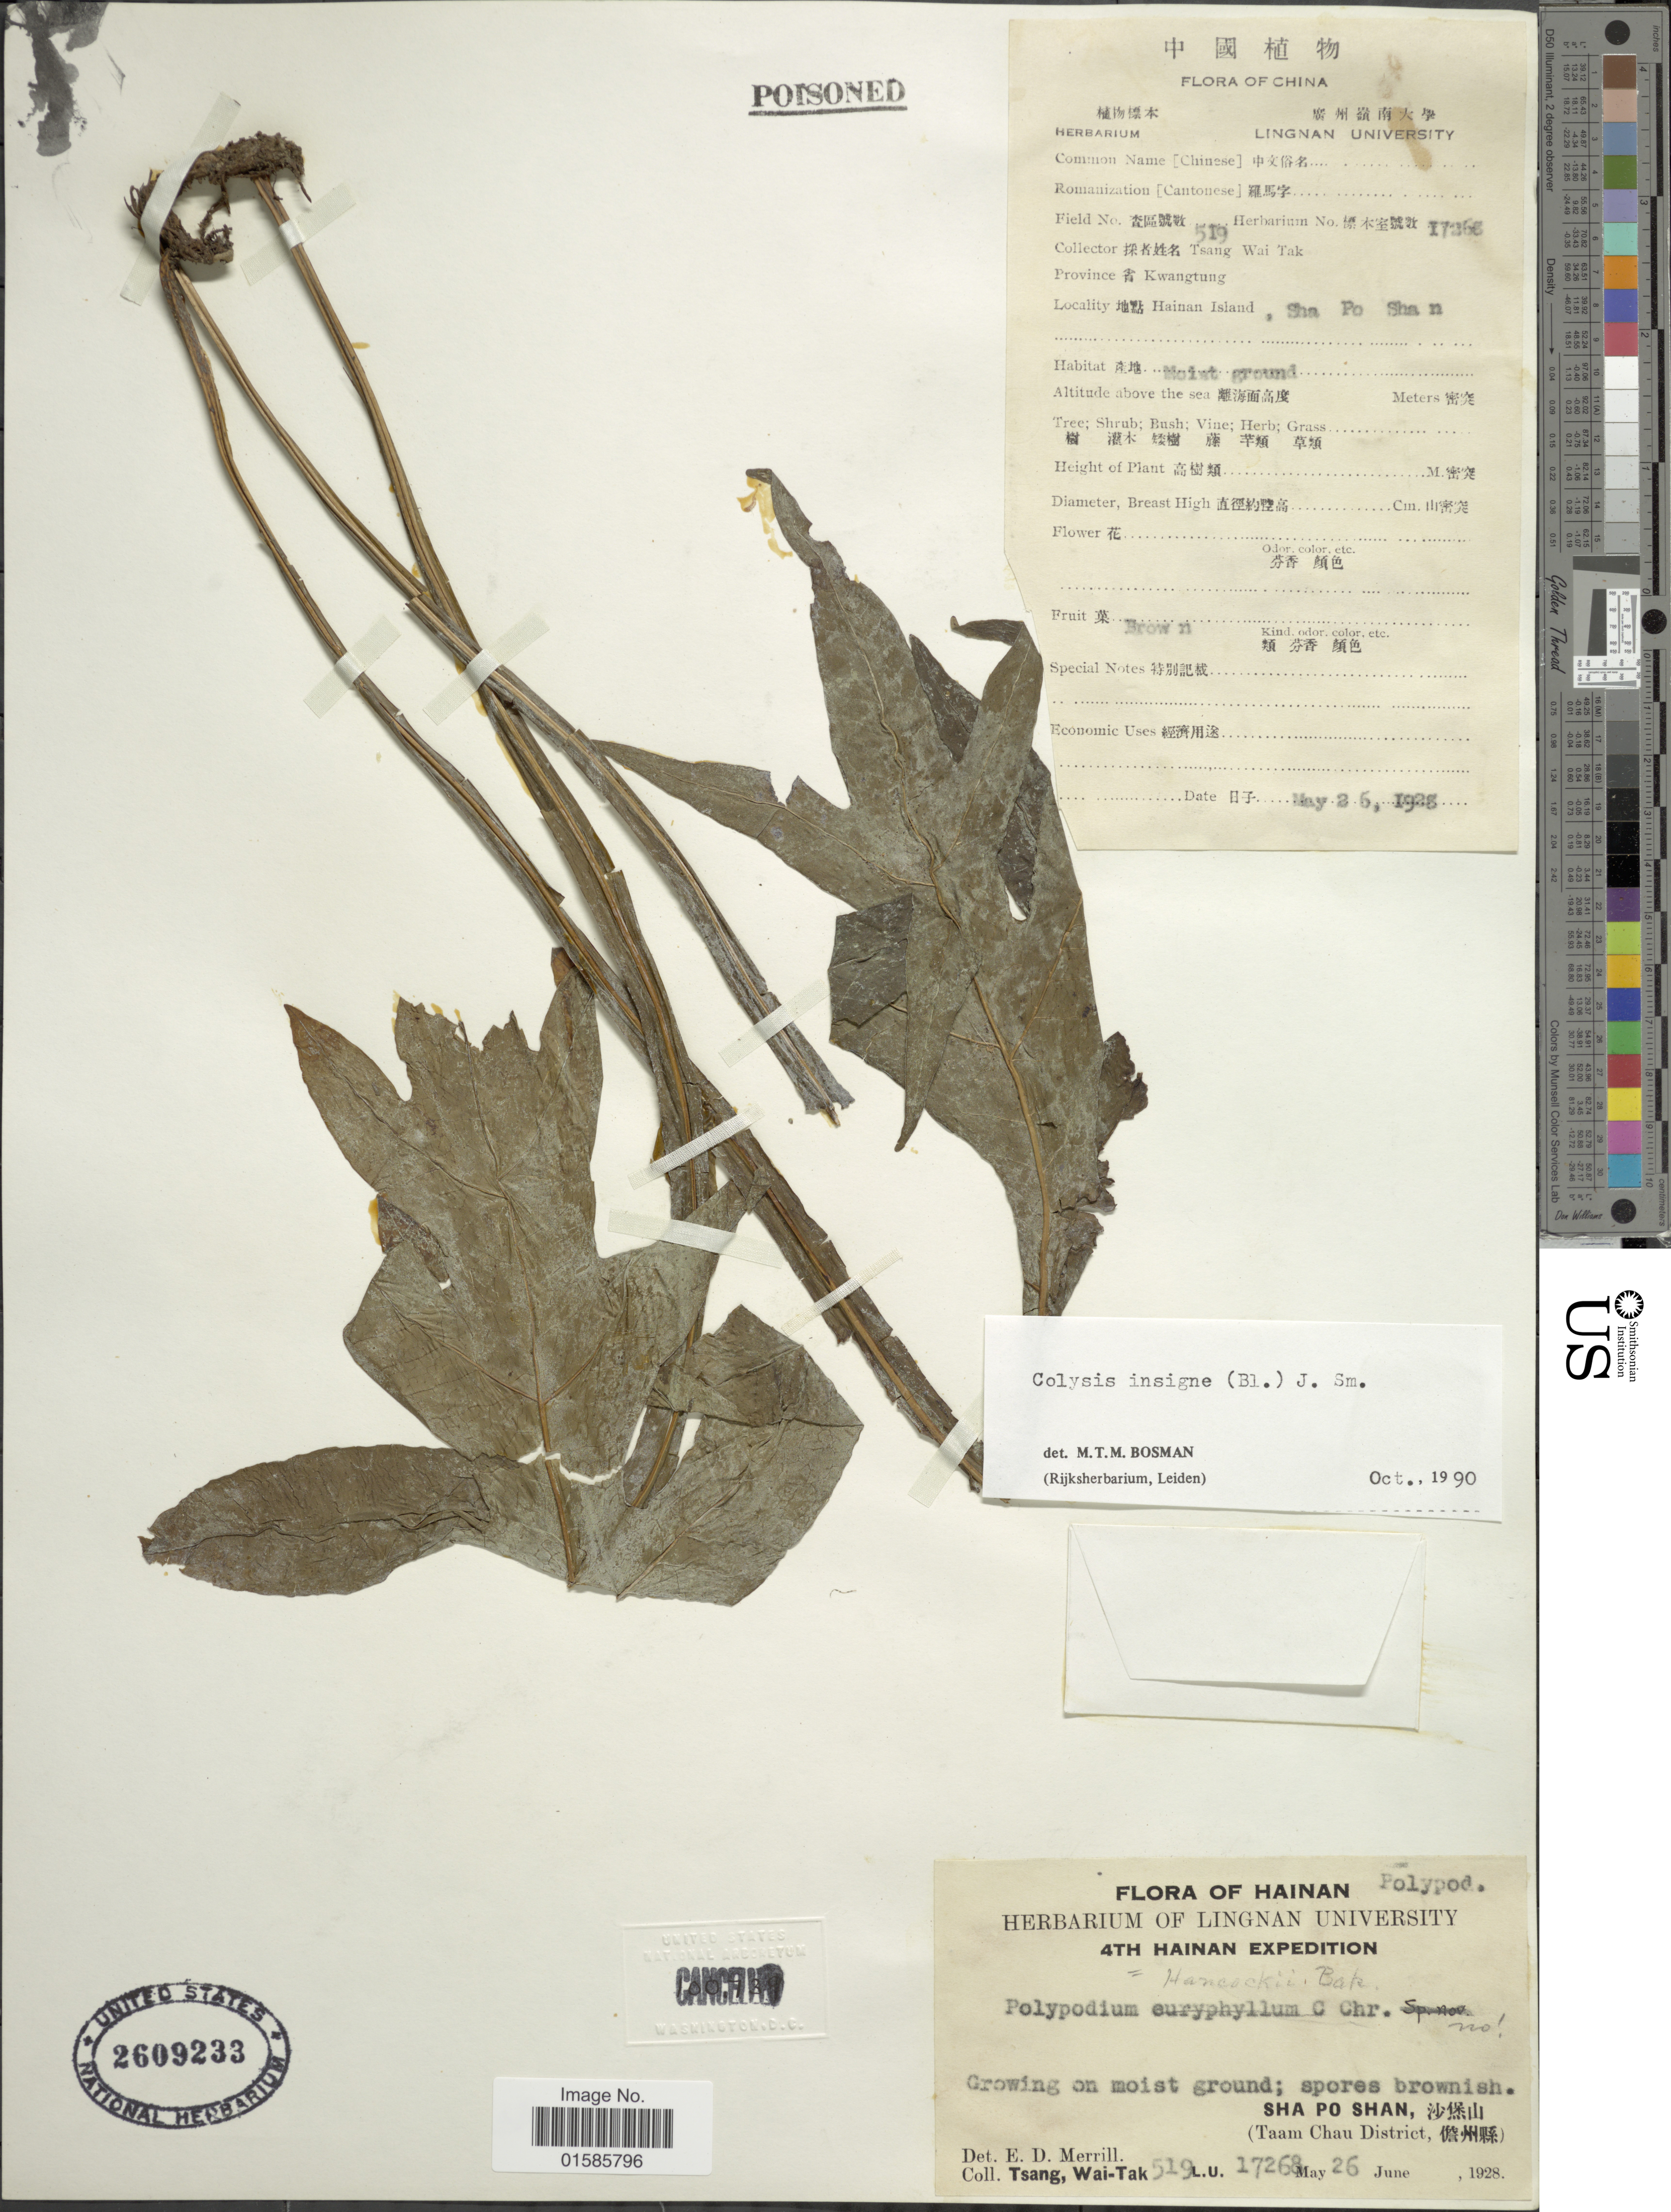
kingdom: Plantae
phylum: Tracheophyta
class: Polypodiopsida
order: Polypodiales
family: Polypodiaceae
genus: Microsorum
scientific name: Microsorum insigne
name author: (Blume) Copel.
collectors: W. T. Tsang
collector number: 519/17268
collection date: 1928-06-26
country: China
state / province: Hainan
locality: Sha Po Shan, X, (Taam Chau District, X), Kwangtung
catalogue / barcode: US 2609233